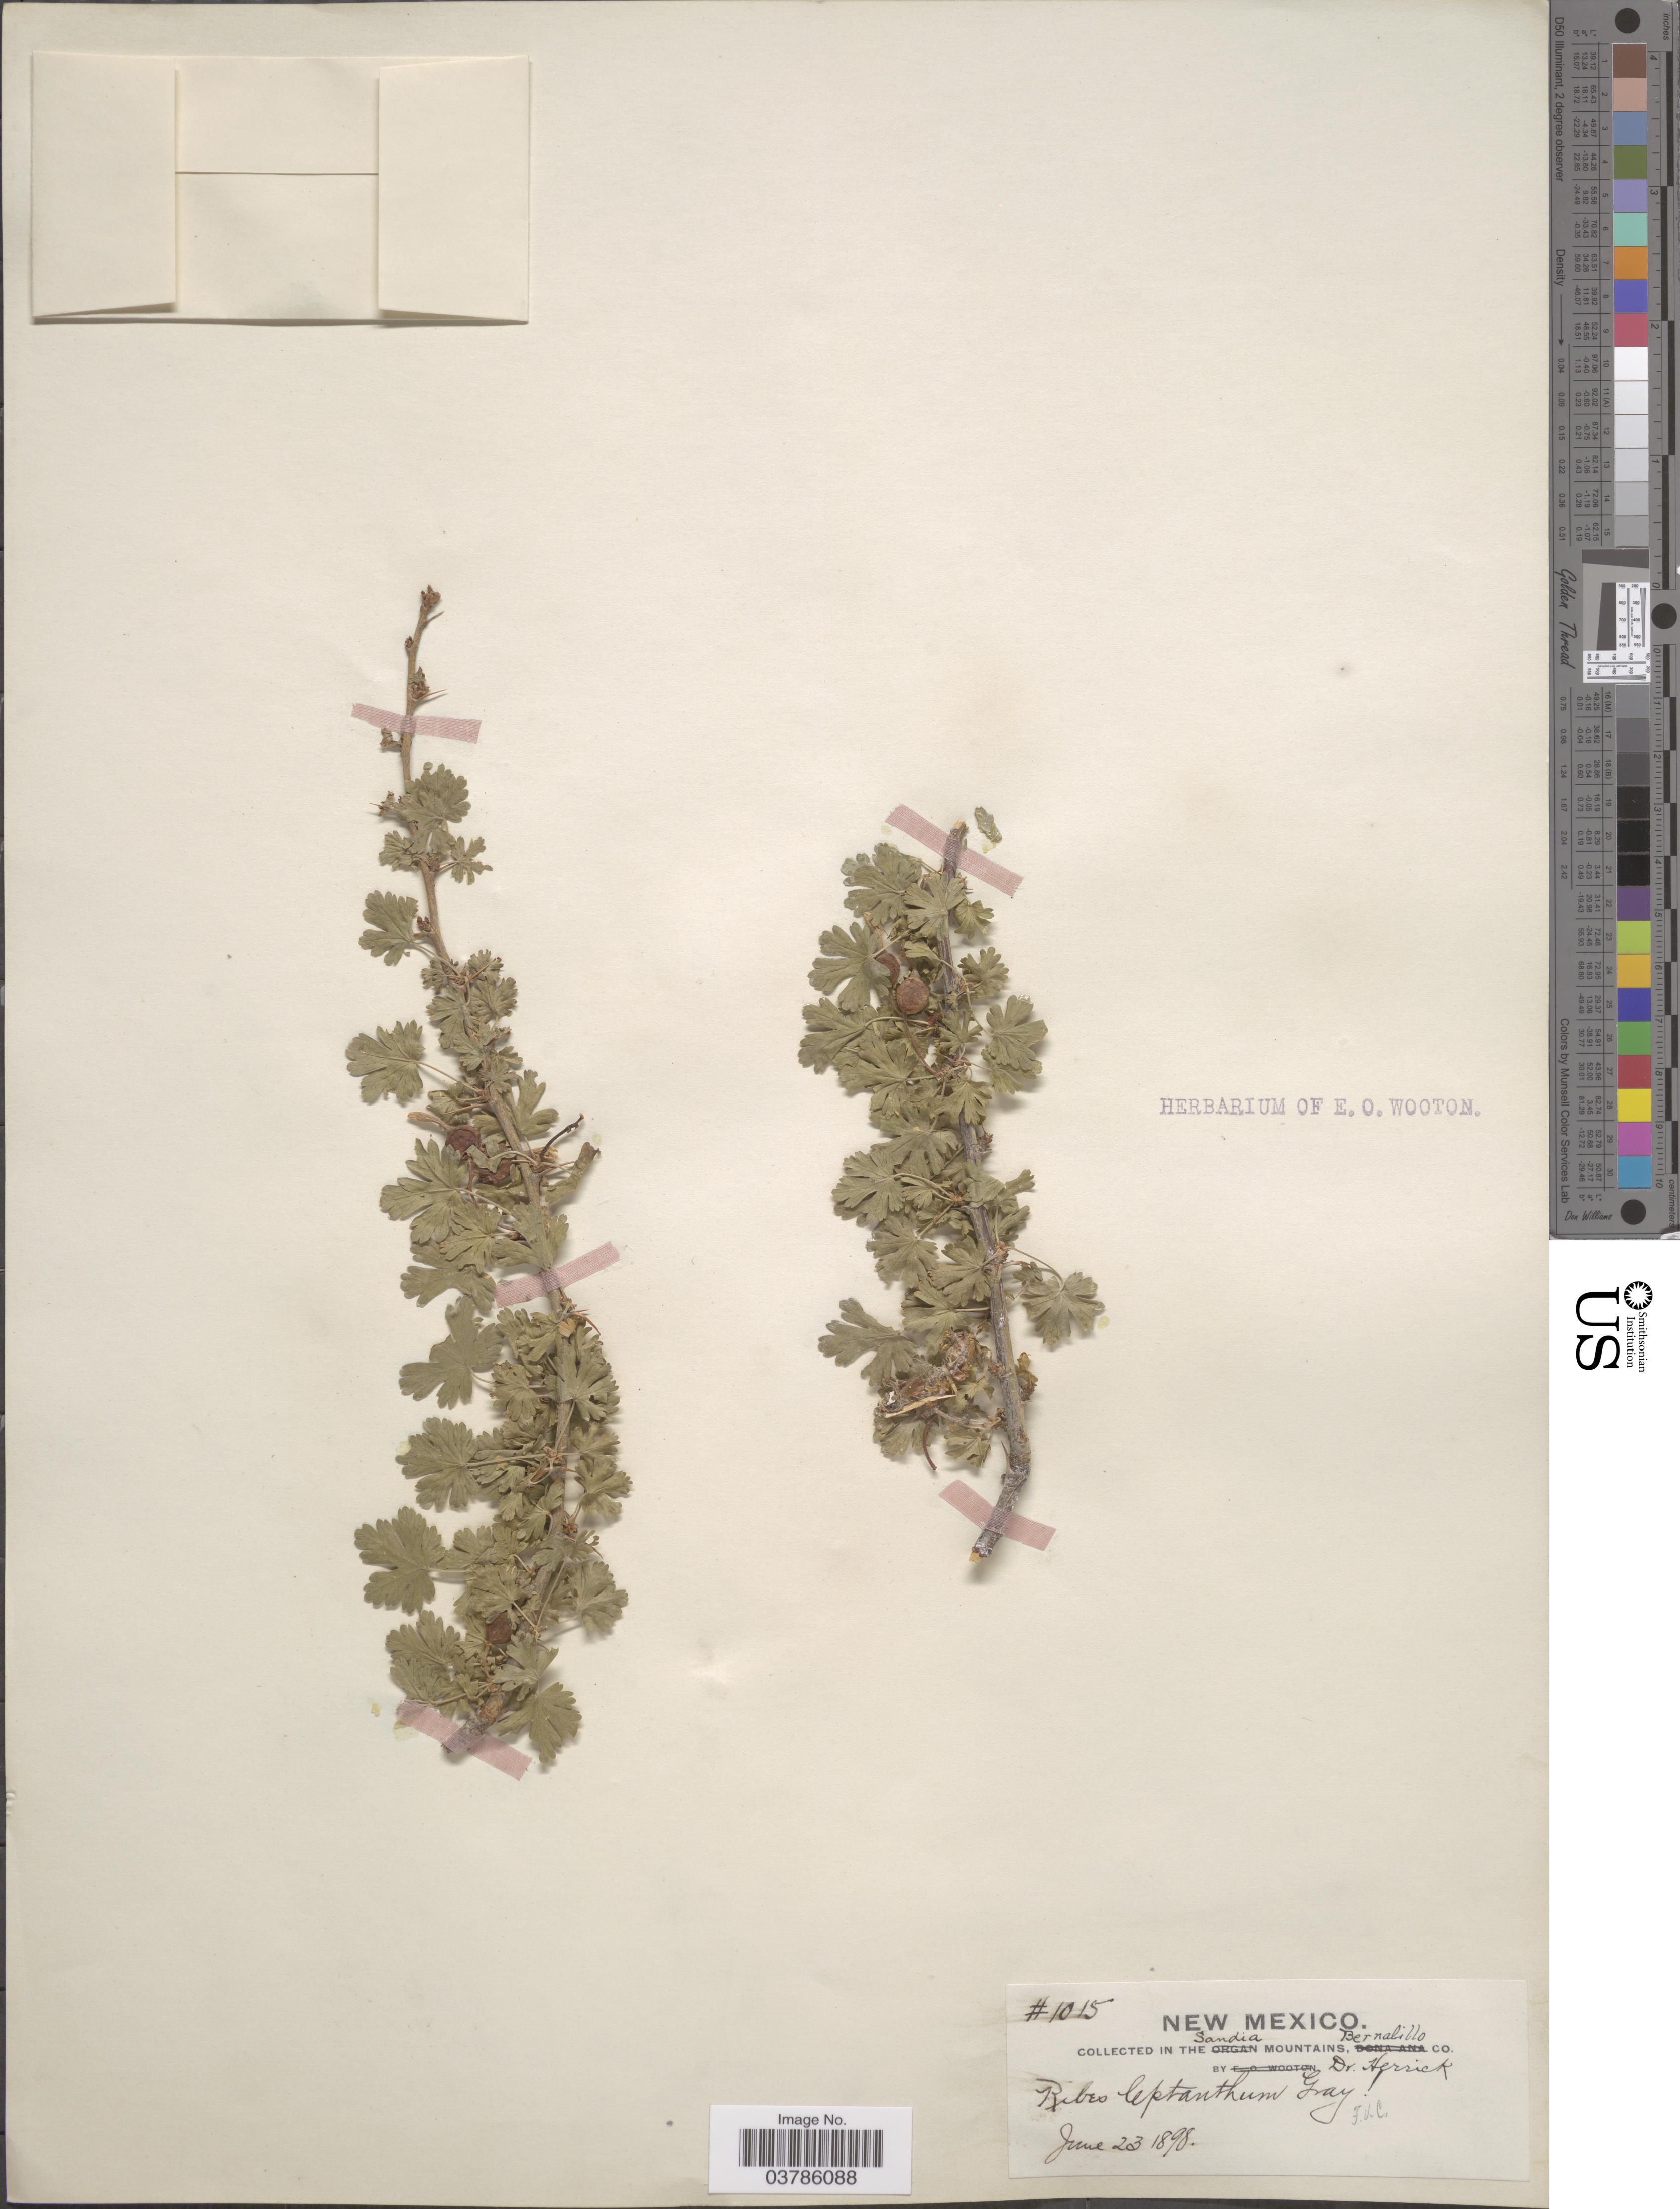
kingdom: Plantae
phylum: Tracheophyta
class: Magnoliopsida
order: Saxifragales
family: Grossulariaceae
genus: Ribes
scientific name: Ribes leptanthum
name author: A. Gray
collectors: -. Herrick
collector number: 1015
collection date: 1898-06-23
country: United States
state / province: New Mexico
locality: In the Sandia Mountains, Bernalillo Co.